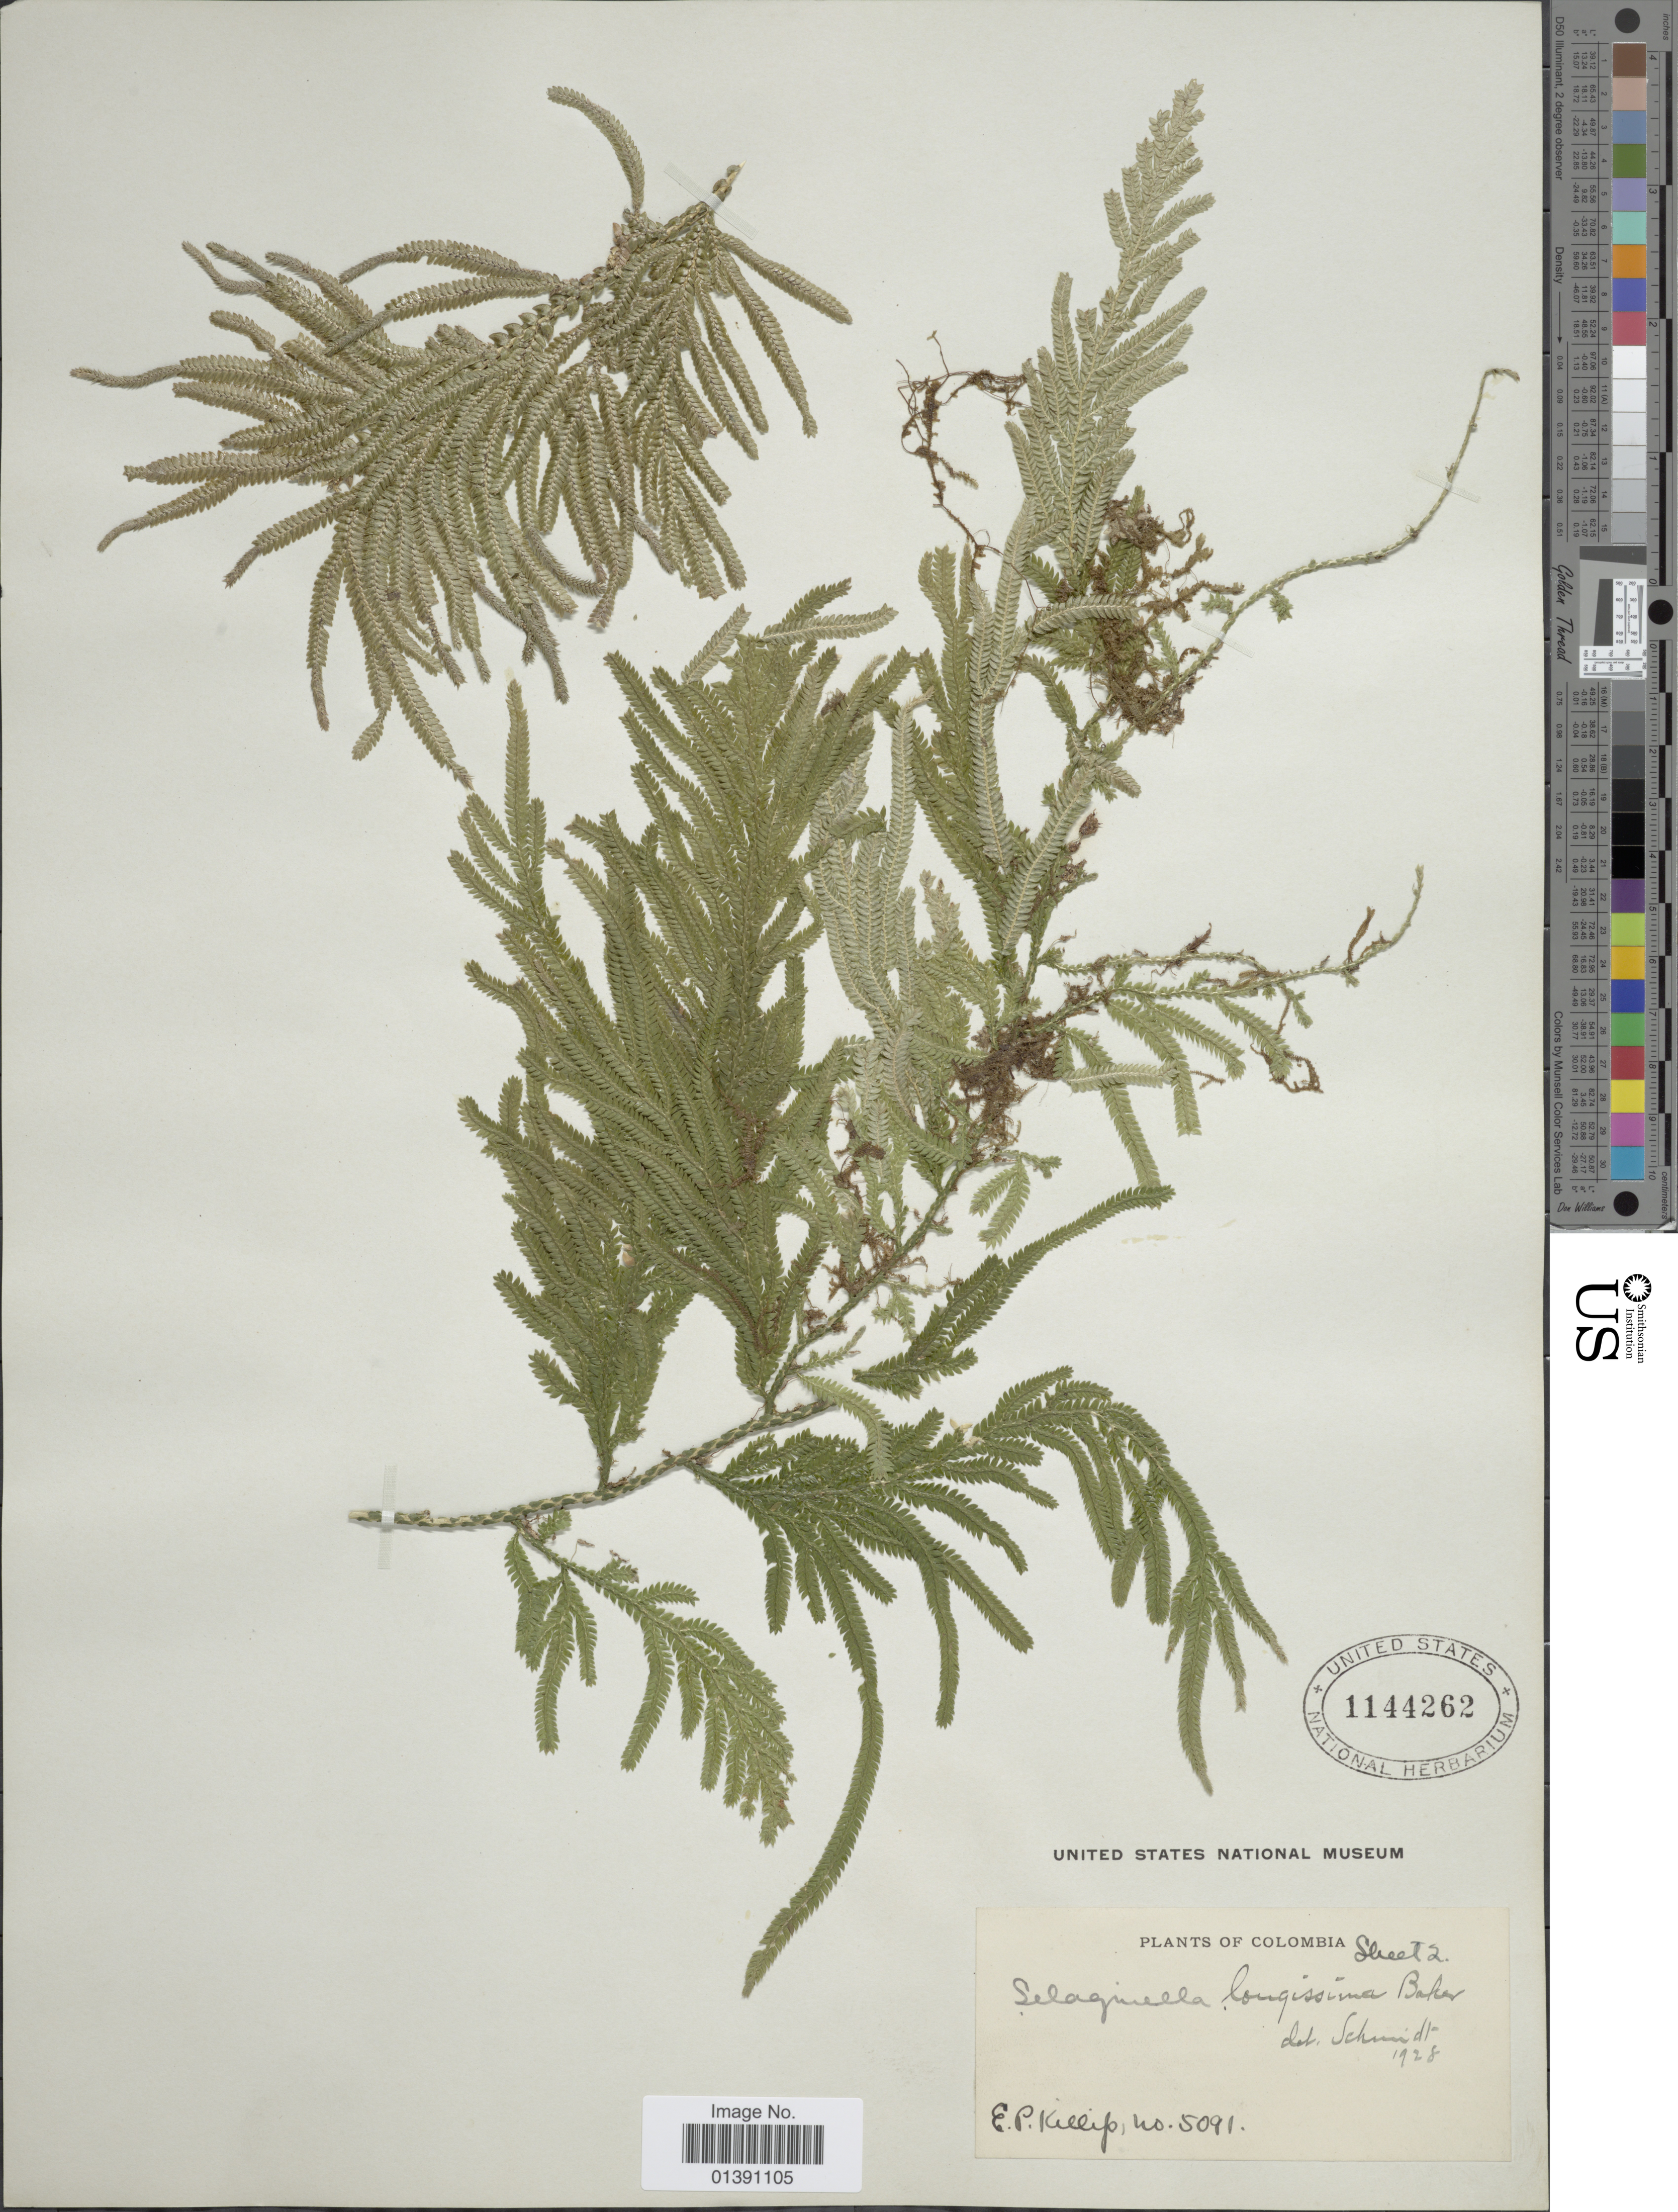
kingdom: Plantae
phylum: Tracheophyta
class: Lycopodiopsida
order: Selaginellales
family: Selaginellaceae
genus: Selaginella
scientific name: Selaginella longissima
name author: Baker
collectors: E. P. Killip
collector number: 5091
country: Colombia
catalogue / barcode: US 1144262